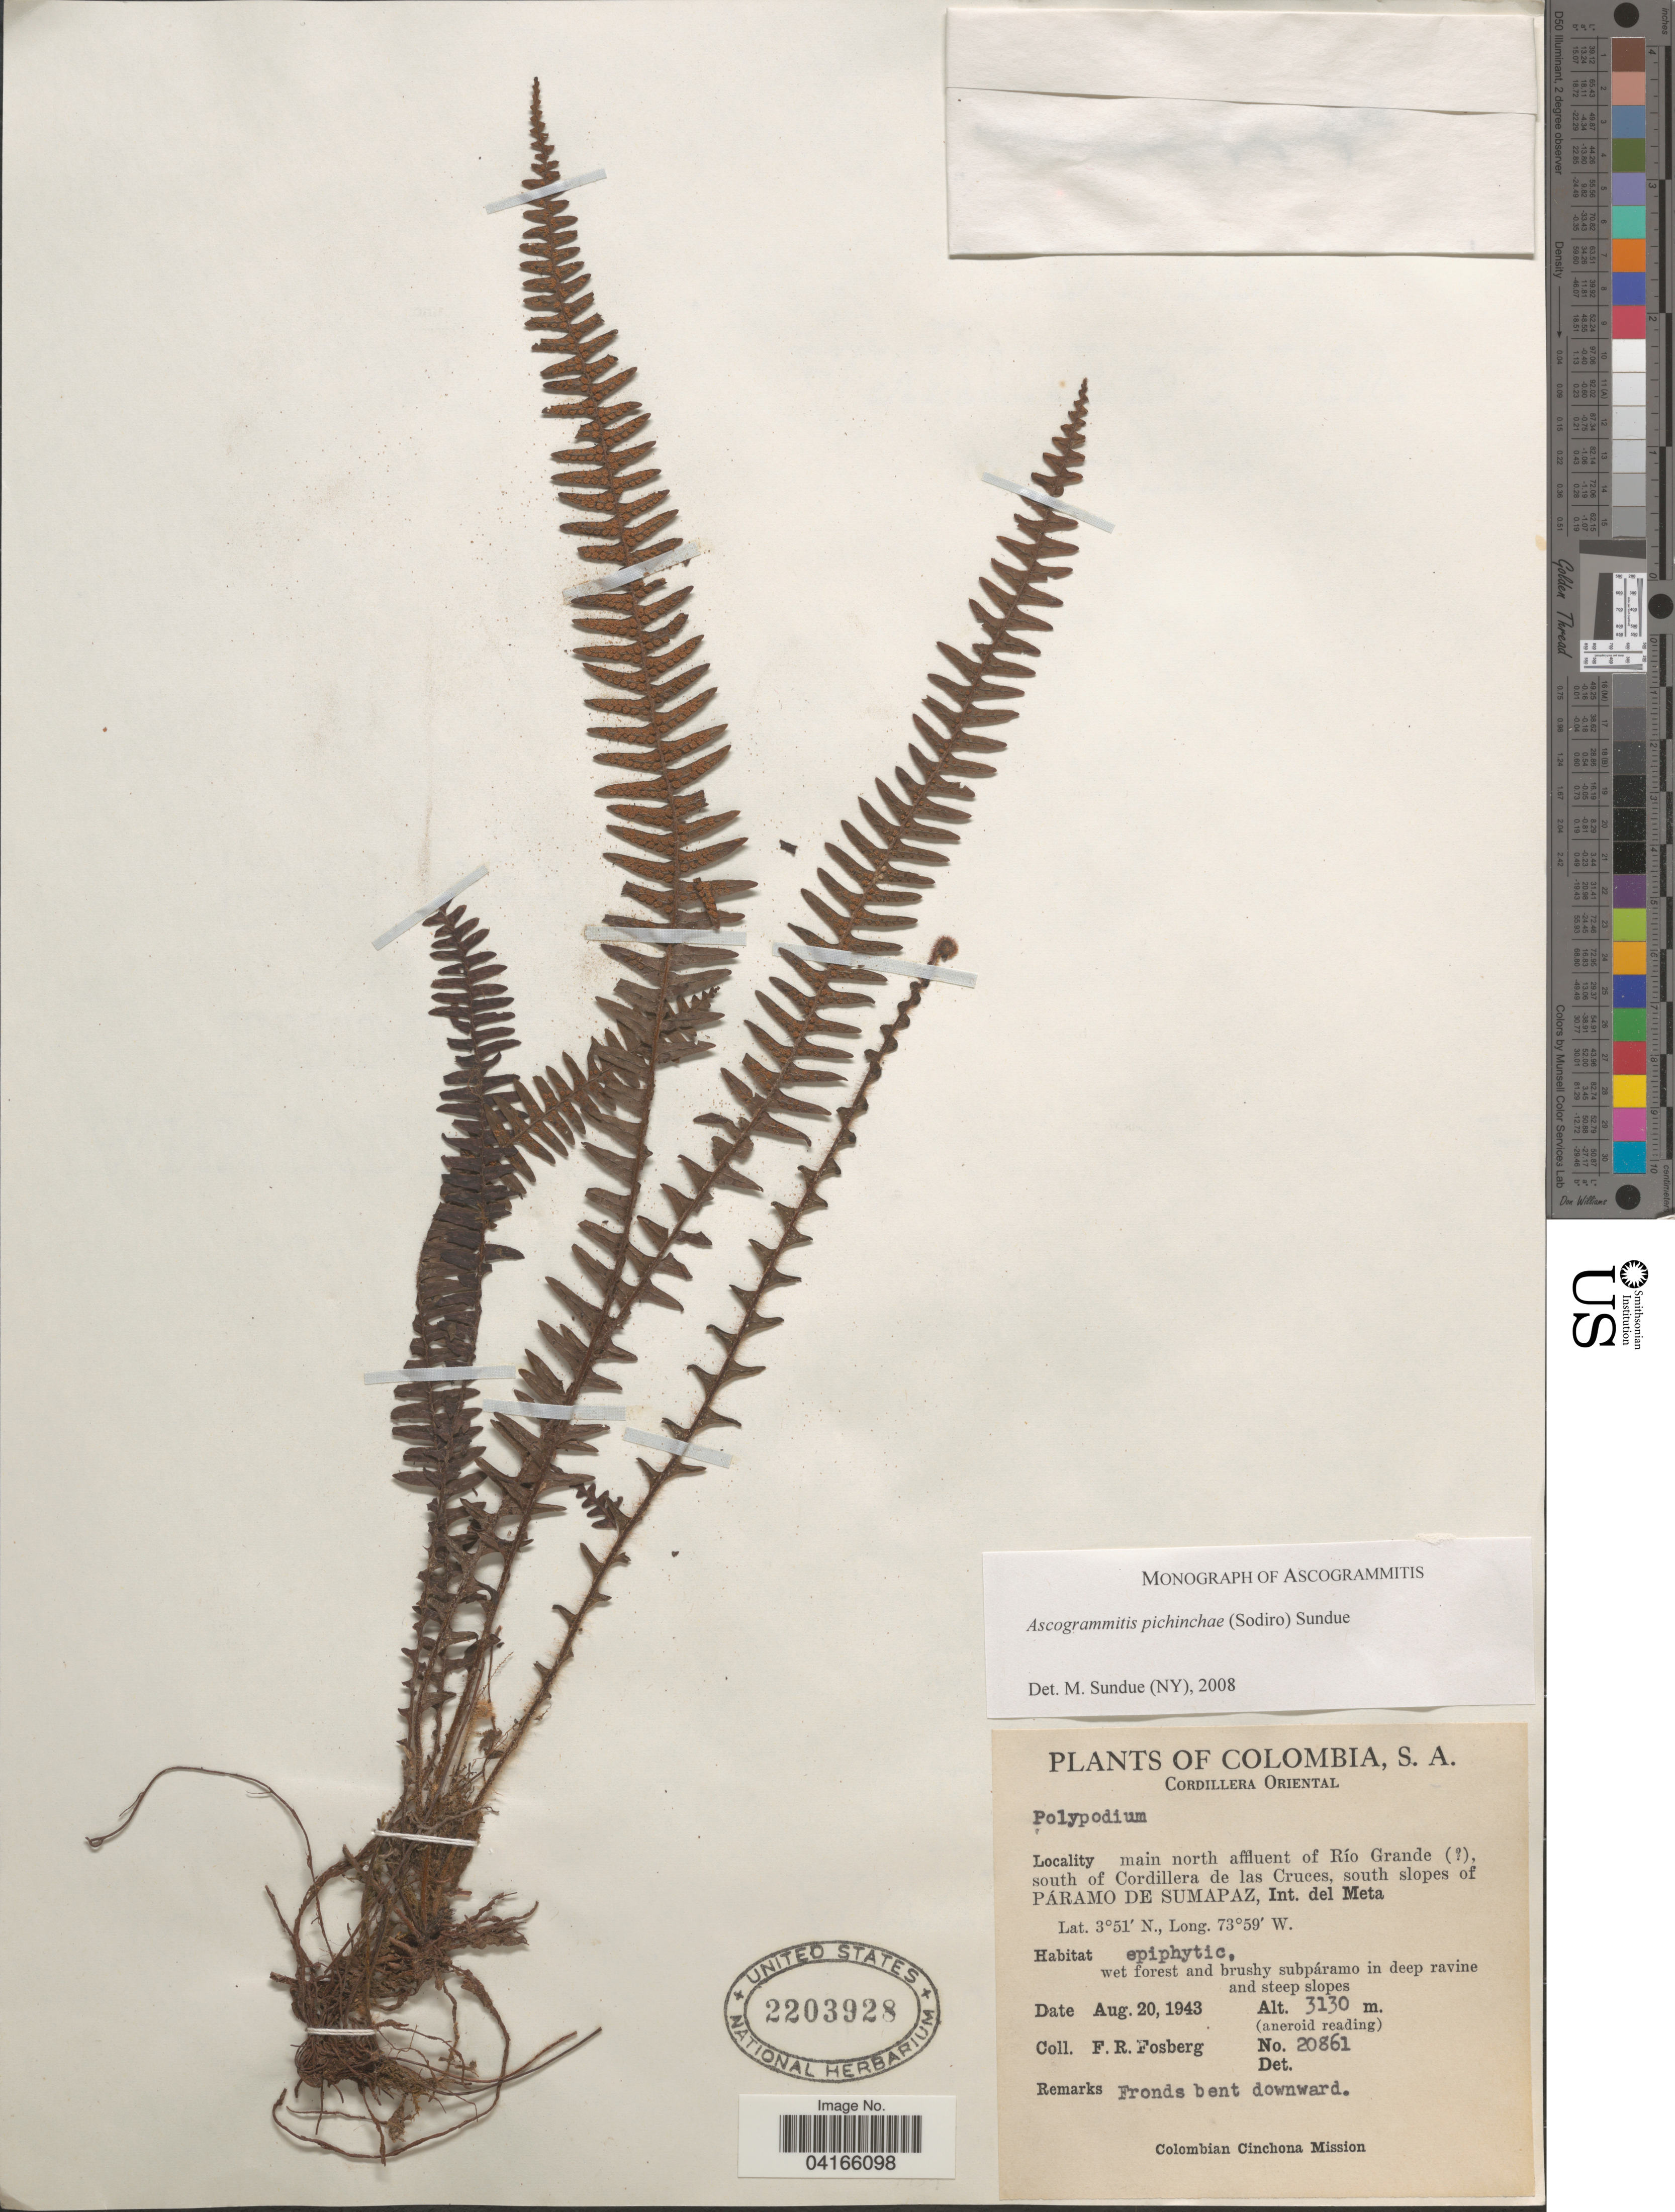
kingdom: Plantae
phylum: Tracheophyta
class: Polypodiopsida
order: Polypodiales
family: Polypodiaceae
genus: Ascogrammitis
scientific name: Ascogrammitis pichinchae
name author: (Sod.) Sundue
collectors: F. R. Fosberg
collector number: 20861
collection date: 1943-08-20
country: Colombia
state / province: Meta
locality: Cordillera Oriental. Main north affluent of Río Grande ( [unsure placement]), south of Cordillera de las Cruces, south slopes of Páramo de Sumapaz, Int. del Meta. Colombian Cinchona Mission.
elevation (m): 3130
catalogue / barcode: US 2203928